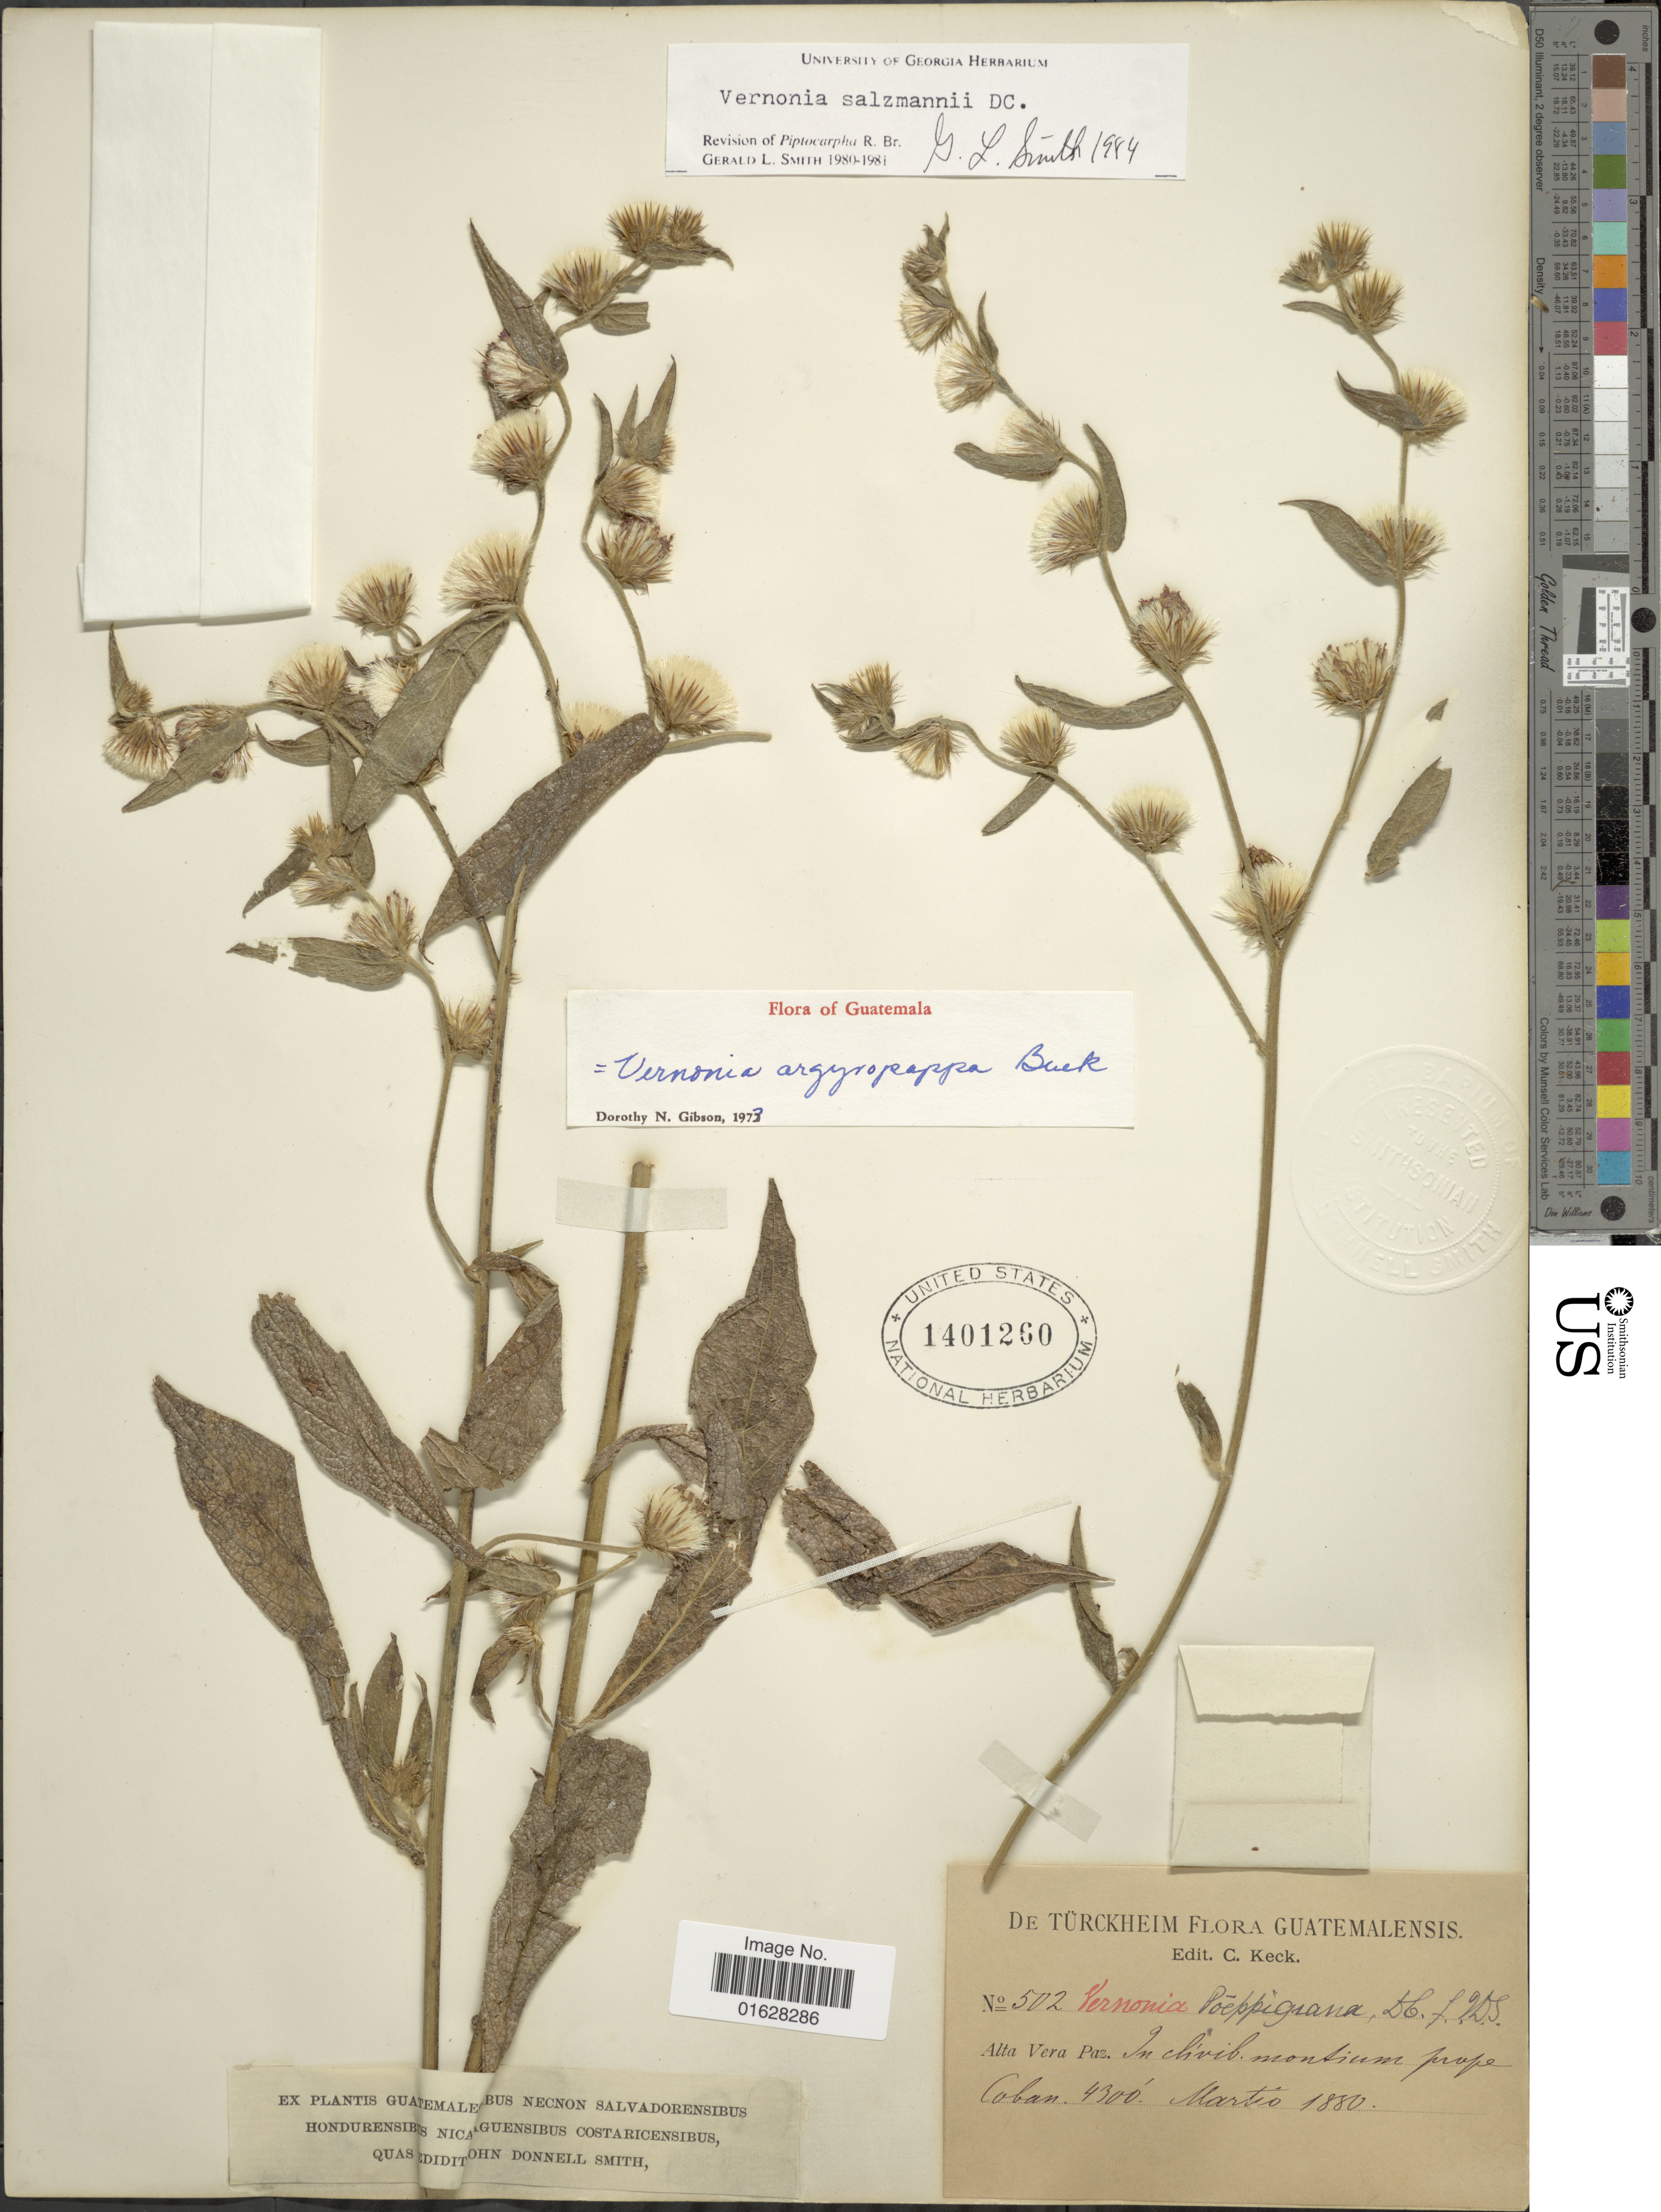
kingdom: Plantae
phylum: Tracheophyta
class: Magnoliopsida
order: Asterales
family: Asteraceae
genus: Lepidaploa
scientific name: Lepidaploa salzmannii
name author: (DC.) H. Rob.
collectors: -. De Türckheim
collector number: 502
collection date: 1880-03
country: Guatemala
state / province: Alta Verapaz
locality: Guatemalensis, Alta Vera Paz, prope Coban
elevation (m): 1311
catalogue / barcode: US 1401260